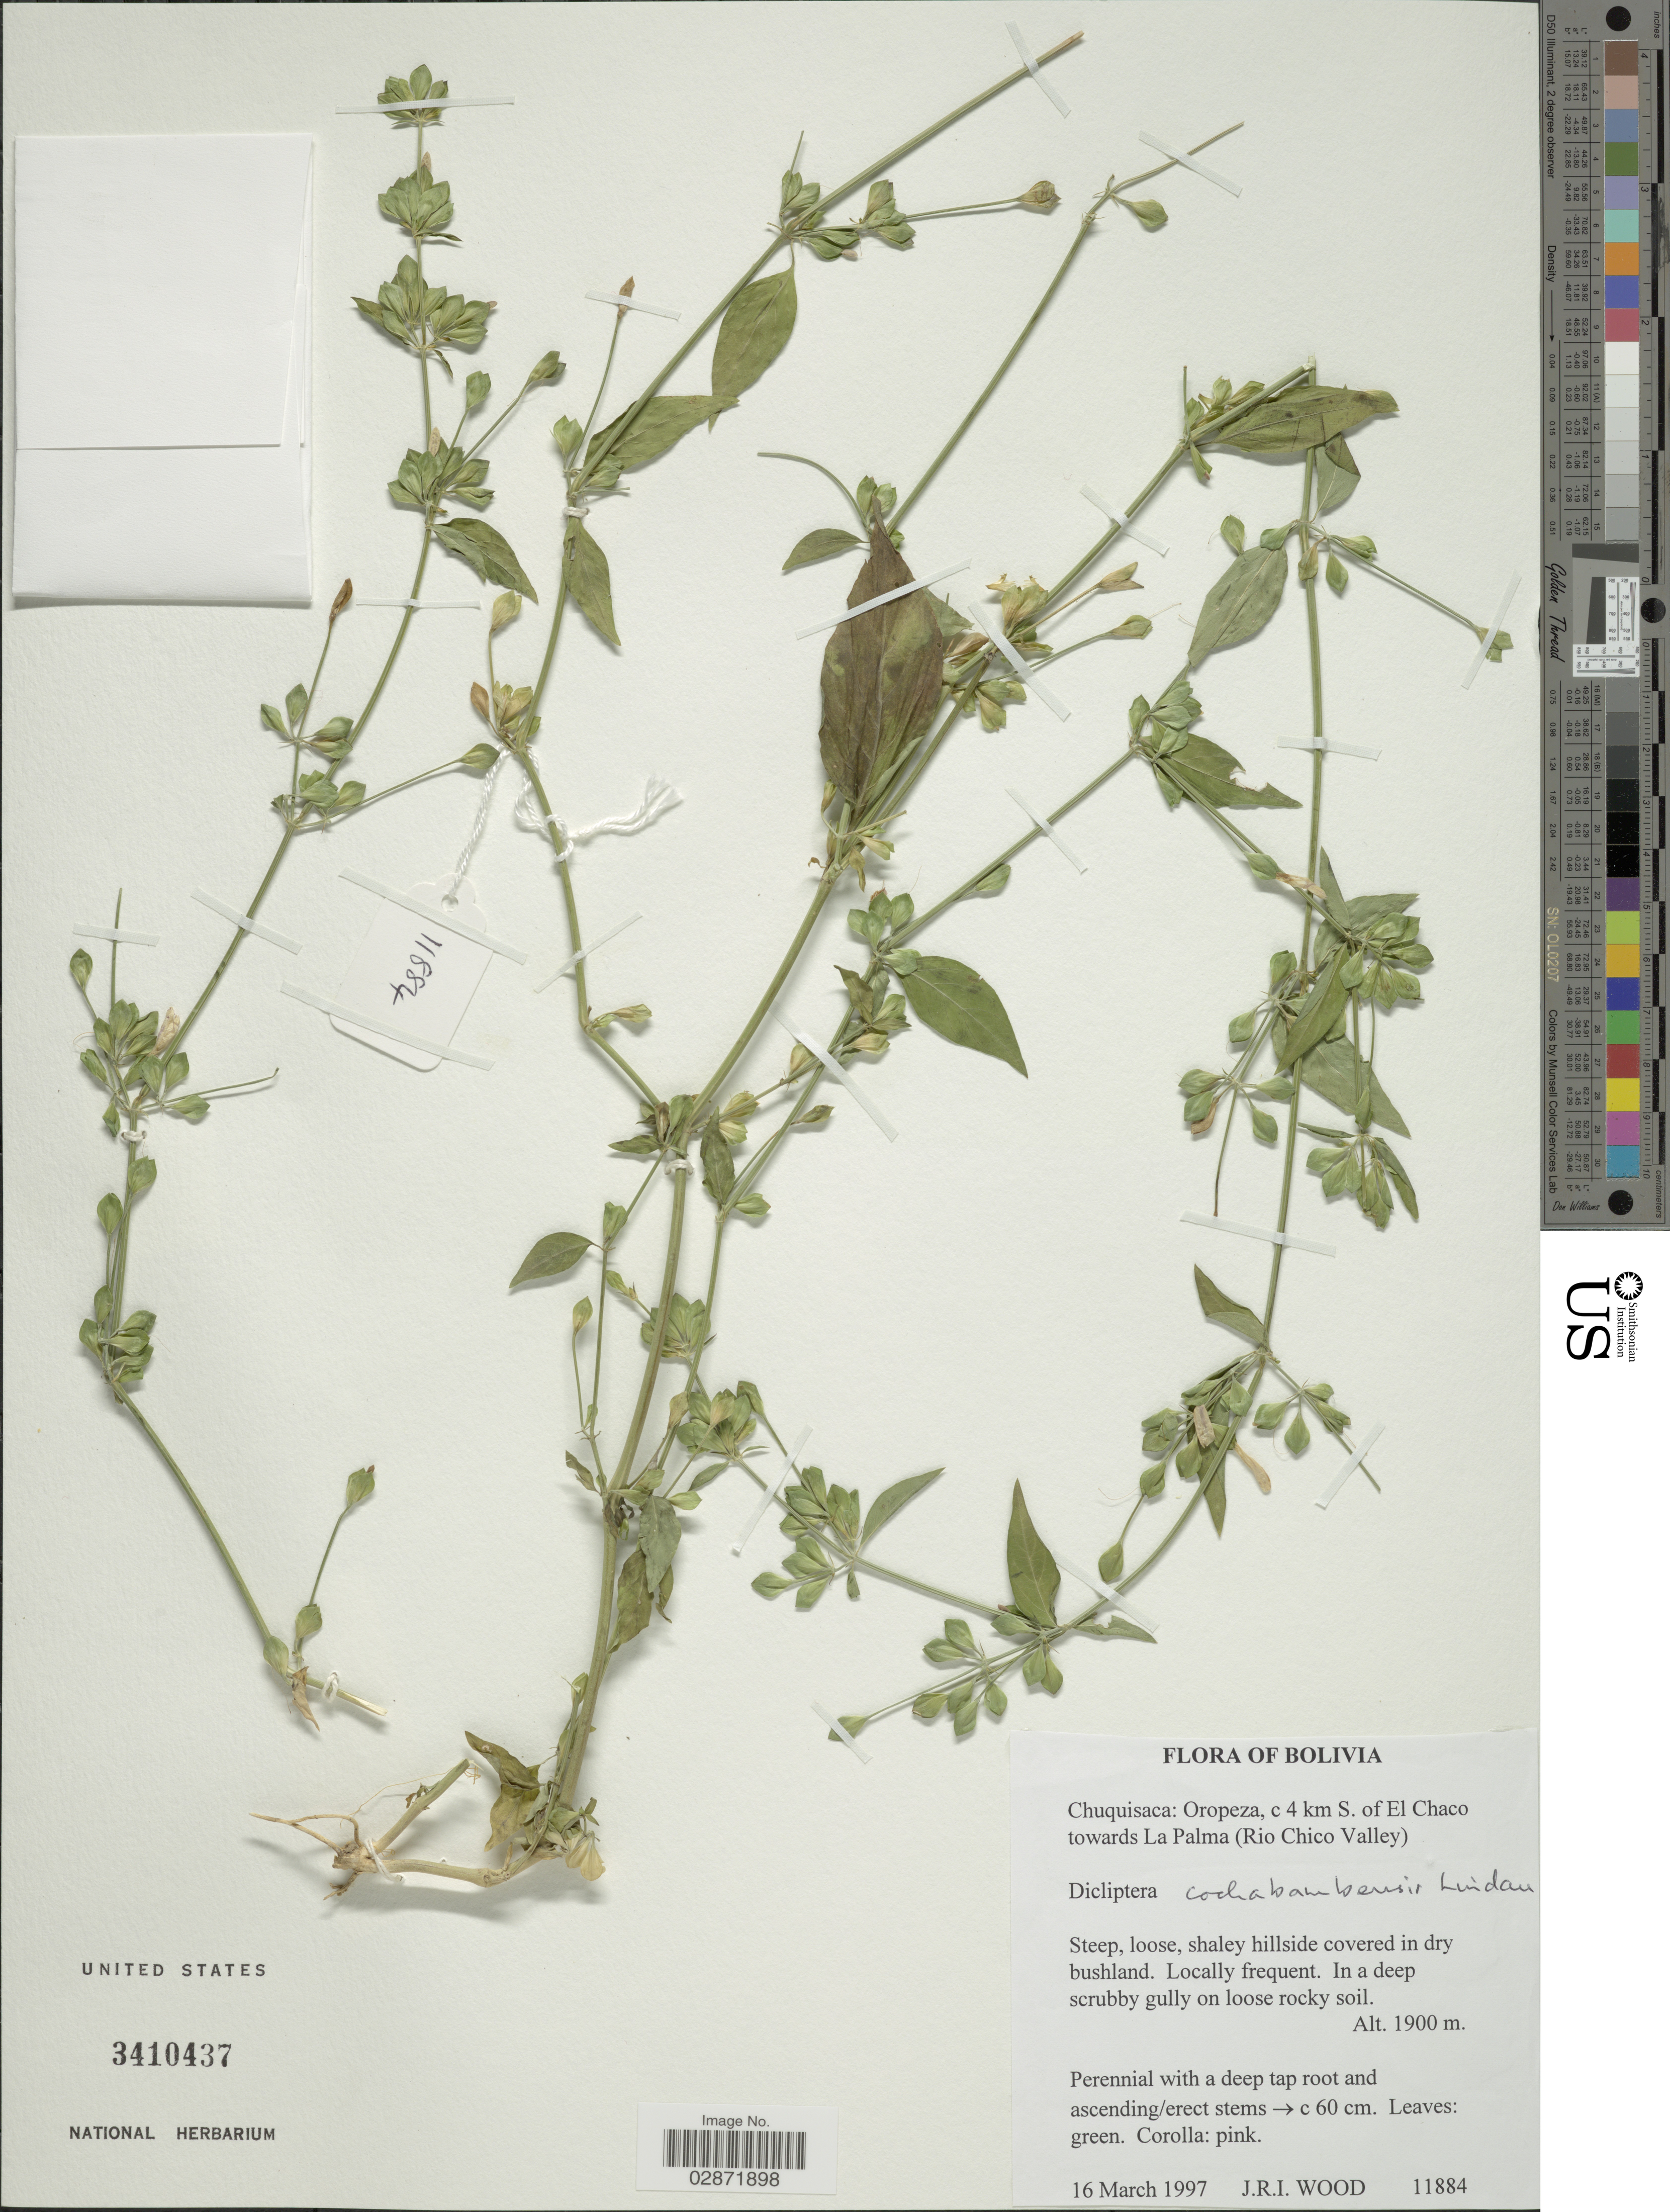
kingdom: Plantae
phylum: Tracheophyta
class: Magnoliopsida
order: Lamiales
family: Acanthaceae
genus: Dicliptera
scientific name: Dicliptera cochabambensis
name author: Lindau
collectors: J. R. I. Wood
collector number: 11884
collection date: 1997-03-16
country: Bolivia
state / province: Chuquisaca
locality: Oropeza, c 4 km S. of El Chaco towards La Palma (Rio Chico Valley).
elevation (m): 1900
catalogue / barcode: US 3410437